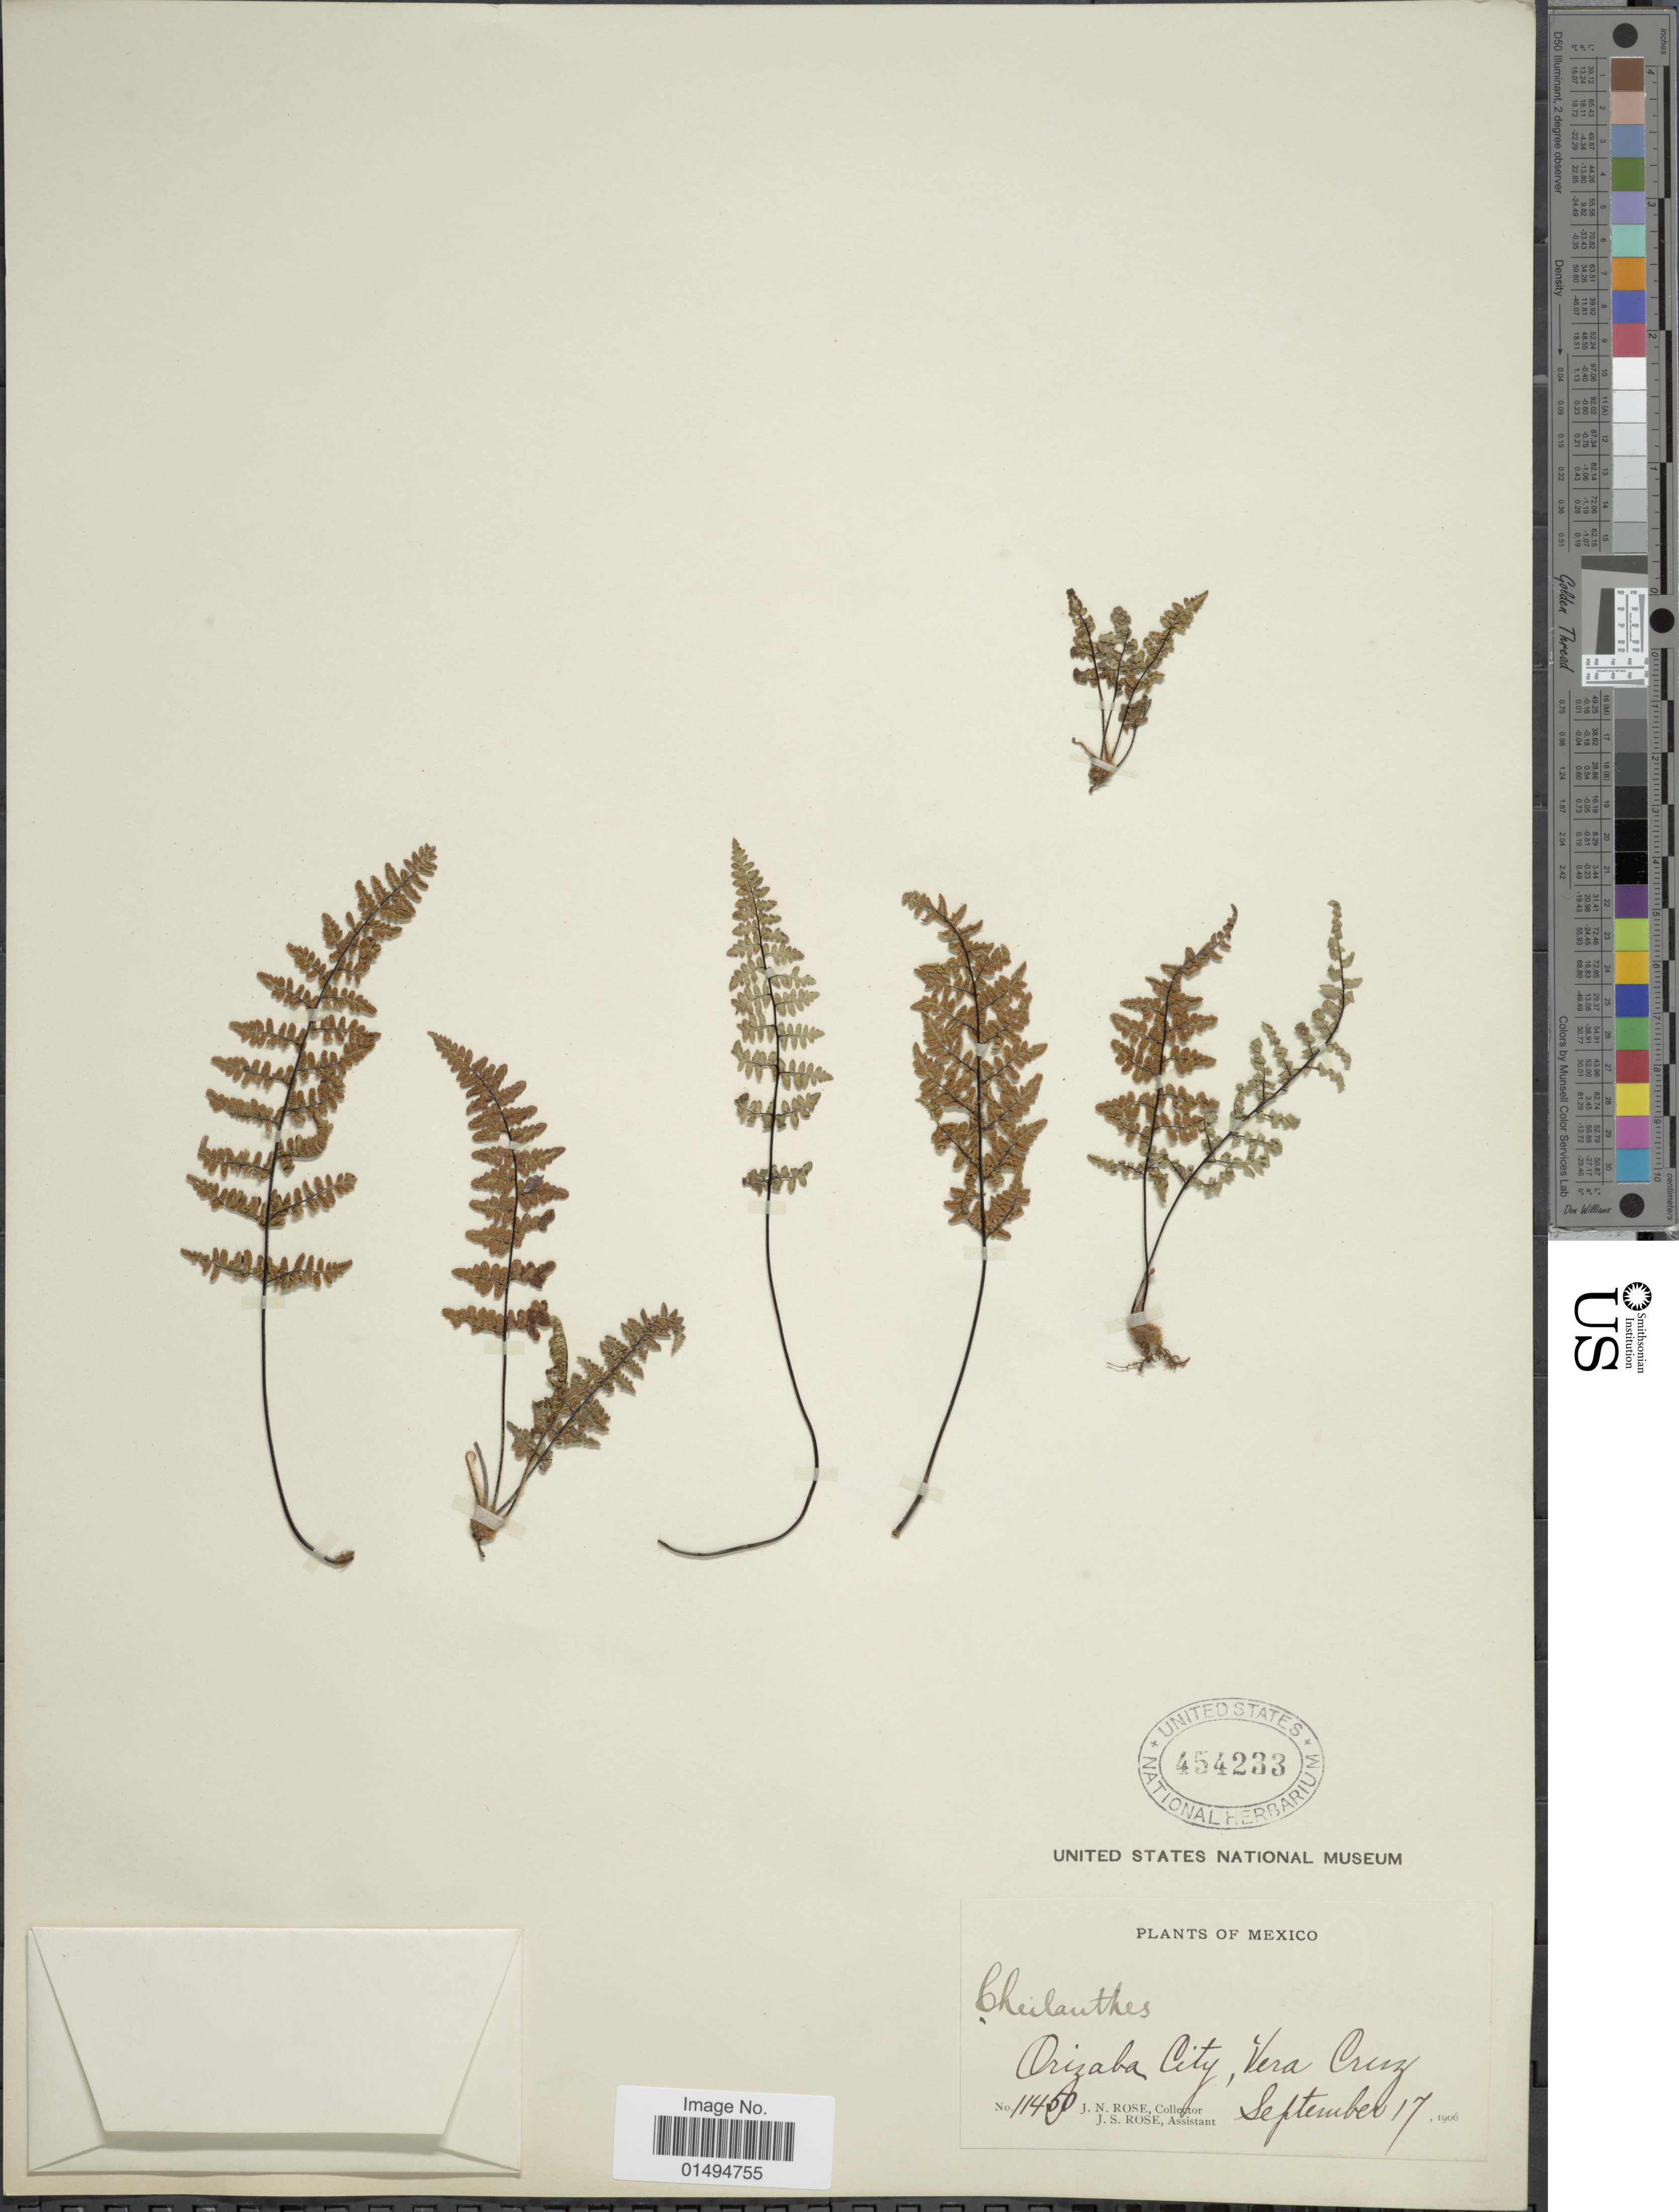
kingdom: Plantae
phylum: Tracheophyta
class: Polypodiopsida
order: Polypodiales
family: Pteridaceae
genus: Myriopteris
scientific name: Myriopteris notholaenoides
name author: (Desv.) Grusz & Windham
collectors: J. N. Rose & J. S. Rose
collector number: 11450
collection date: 1906-09-17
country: Mexico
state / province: Veracruz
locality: Orizaba City, Vera Cruz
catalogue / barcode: US 454233